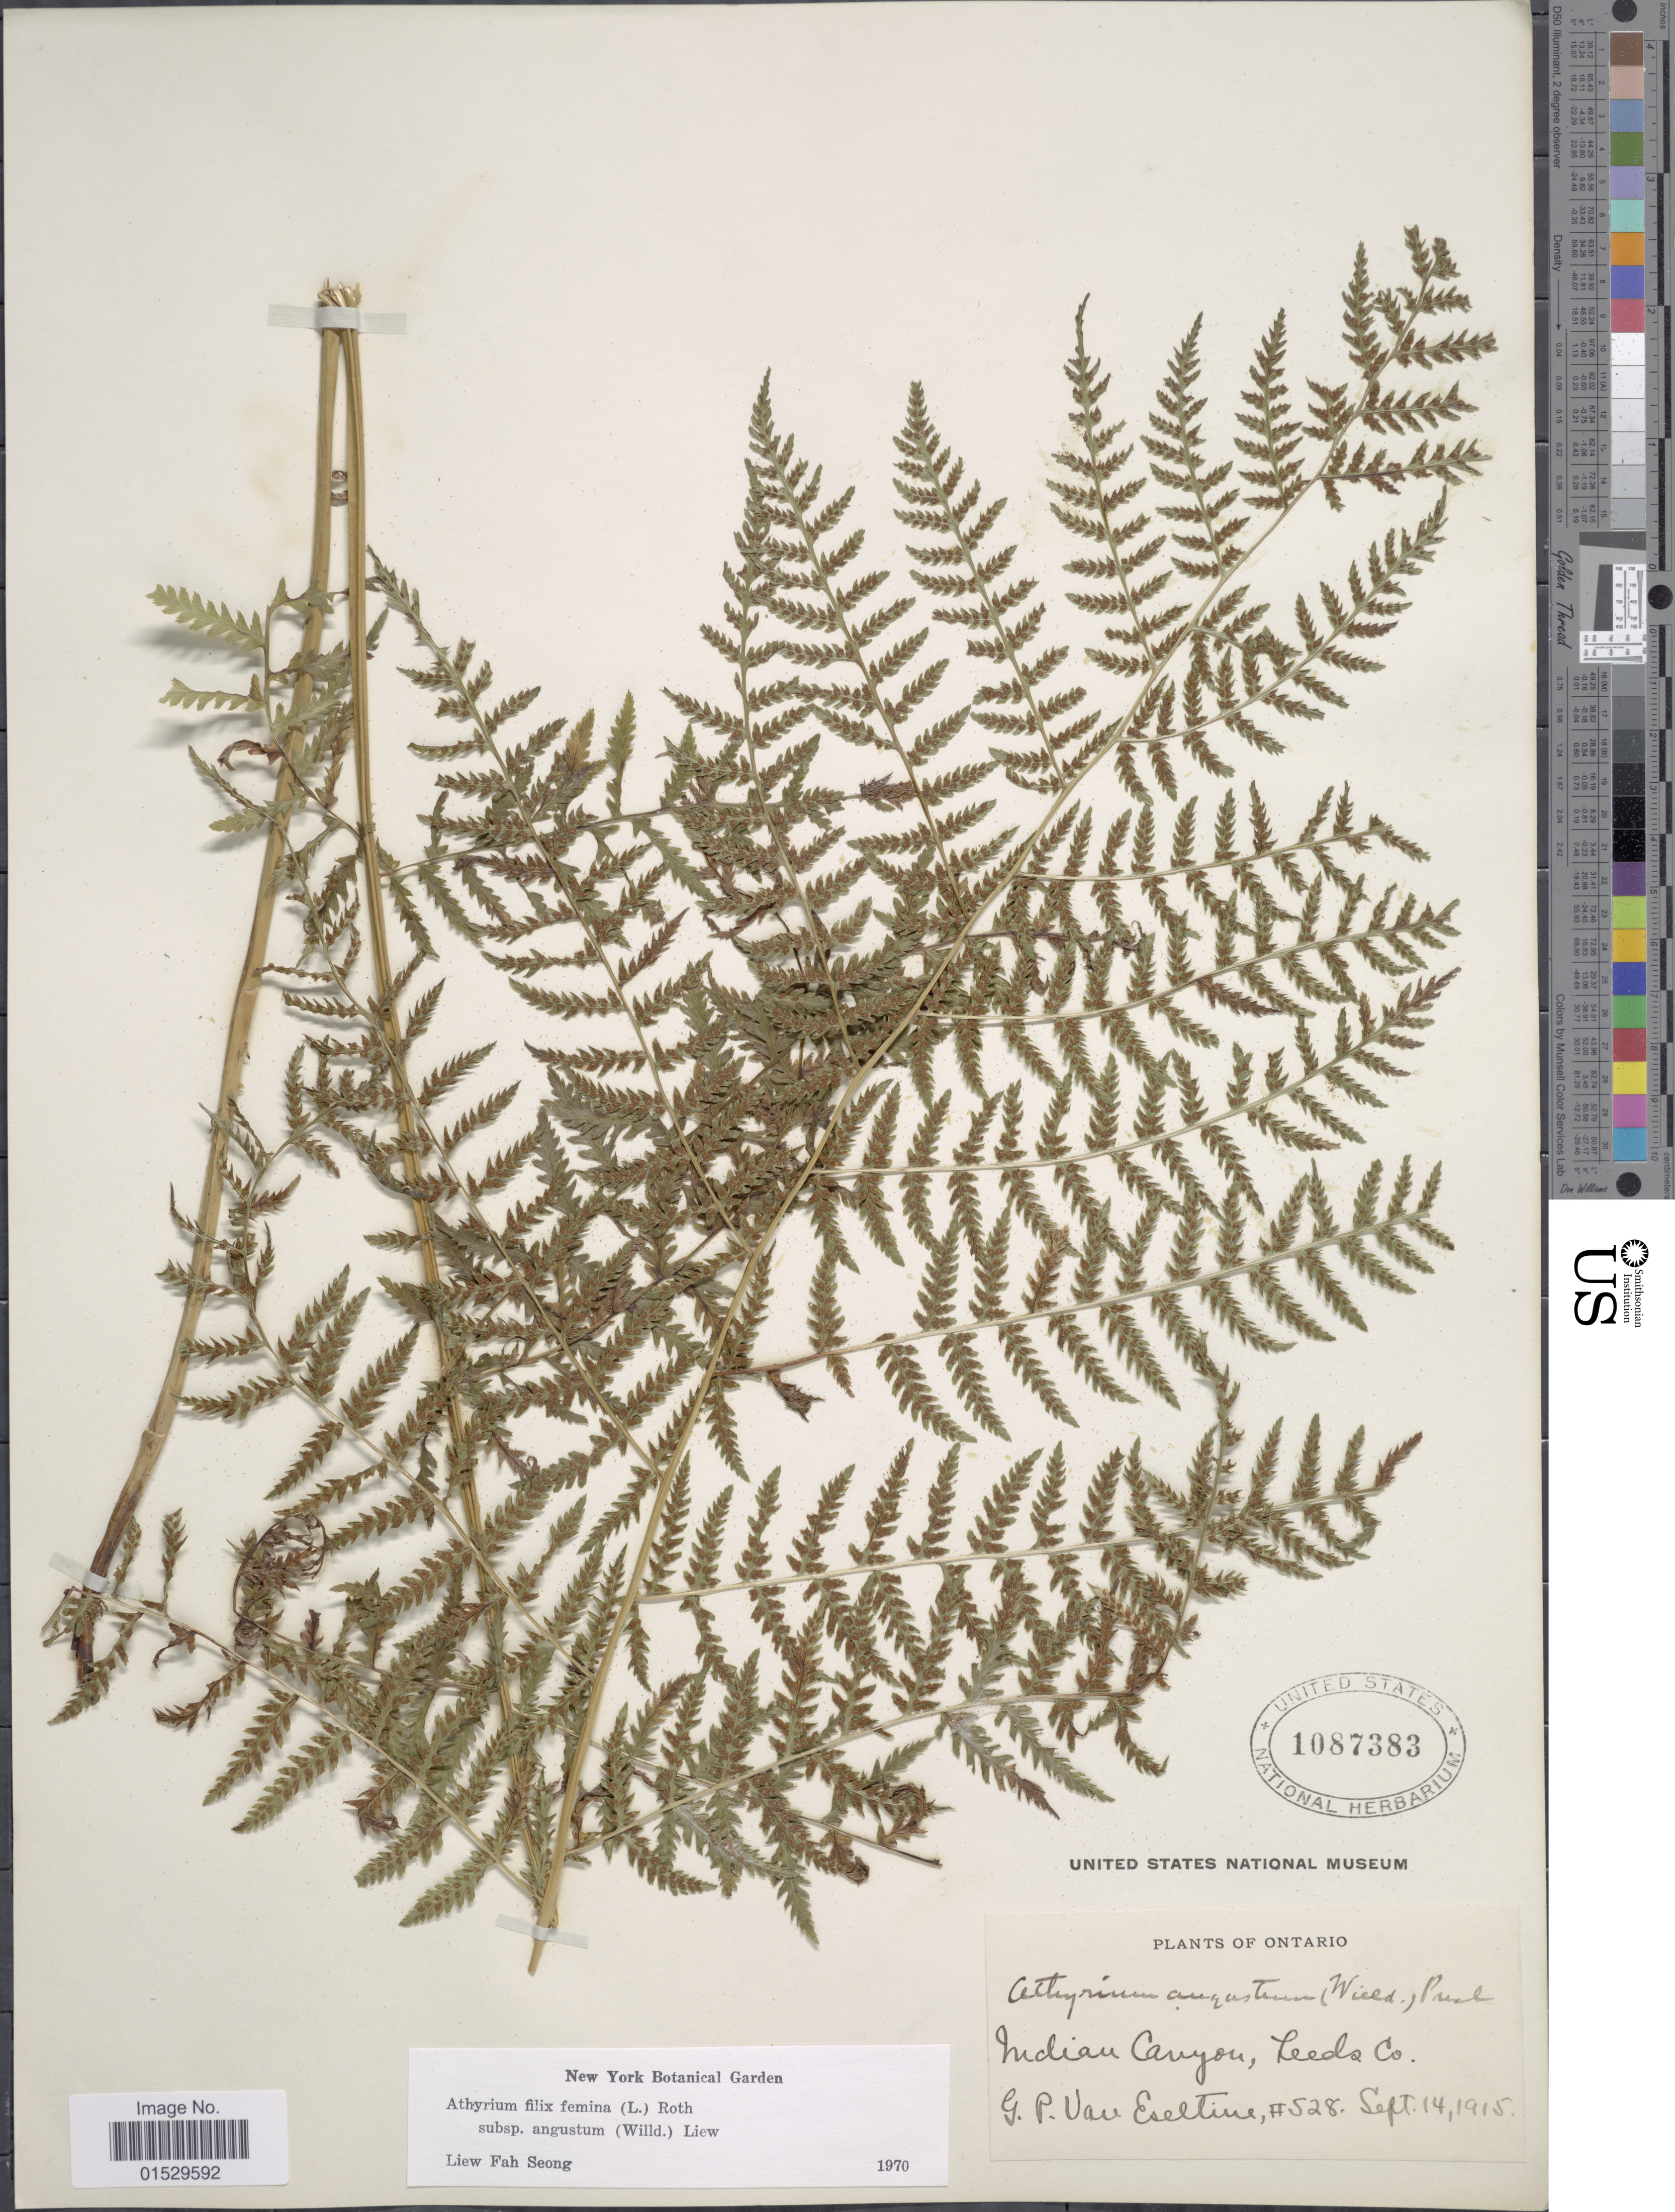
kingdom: Plantae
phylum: Tracheophyta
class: Polypodiopsida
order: Polypodiales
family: Athyriaceae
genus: Athyrium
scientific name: Athyrium filix-femina subsp. angustatum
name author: (Willd.) R.T. Clausen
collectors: G. P. Van Eseltine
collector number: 528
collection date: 1915-09-14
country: Canada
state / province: Ontario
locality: Indian Canyon, Leeds Co.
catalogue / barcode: US 1087383